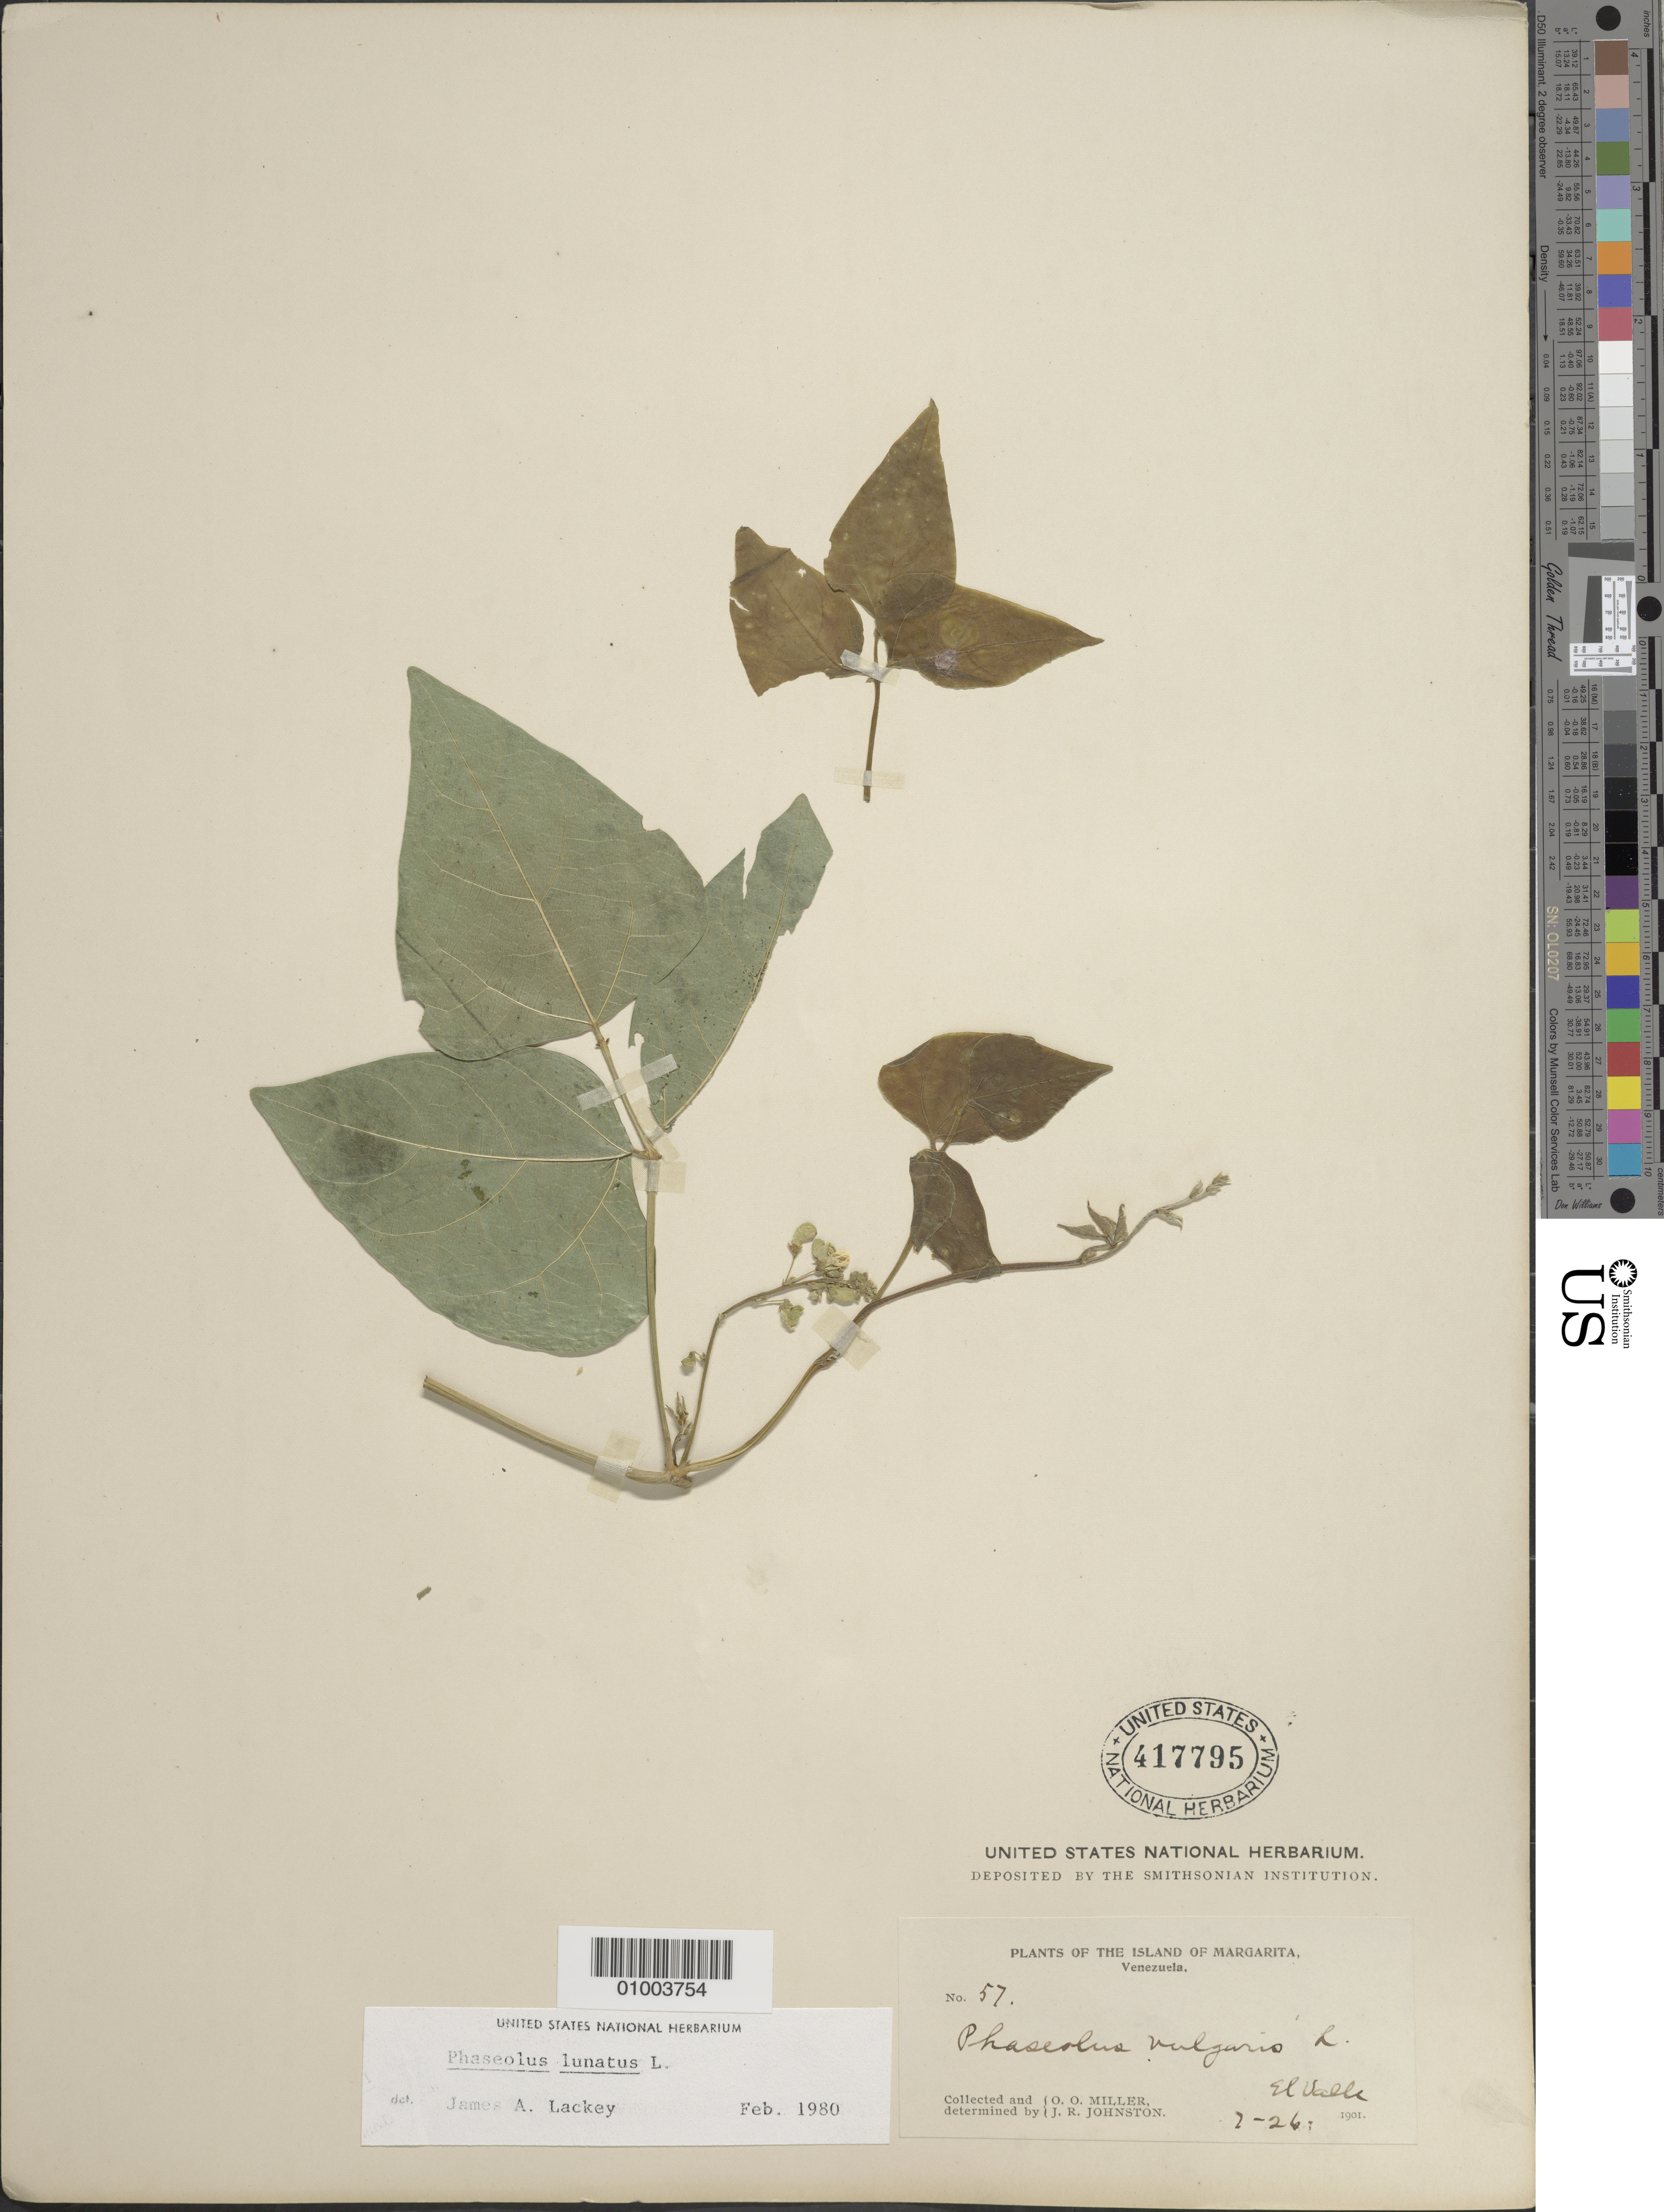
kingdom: Plantae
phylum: Tracheophyta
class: Magnoliopsida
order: Fabales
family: Fabaceae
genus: Phaseolus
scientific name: Phaseolus lunatus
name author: L.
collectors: O. O. Miller & J. Johnston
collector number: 57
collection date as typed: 26 Jul 1901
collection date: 1901-07-26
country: Venezuela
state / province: Nueva Esparta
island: Margarita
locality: El Valle.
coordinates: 0 N, 0 E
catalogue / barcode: US 417795